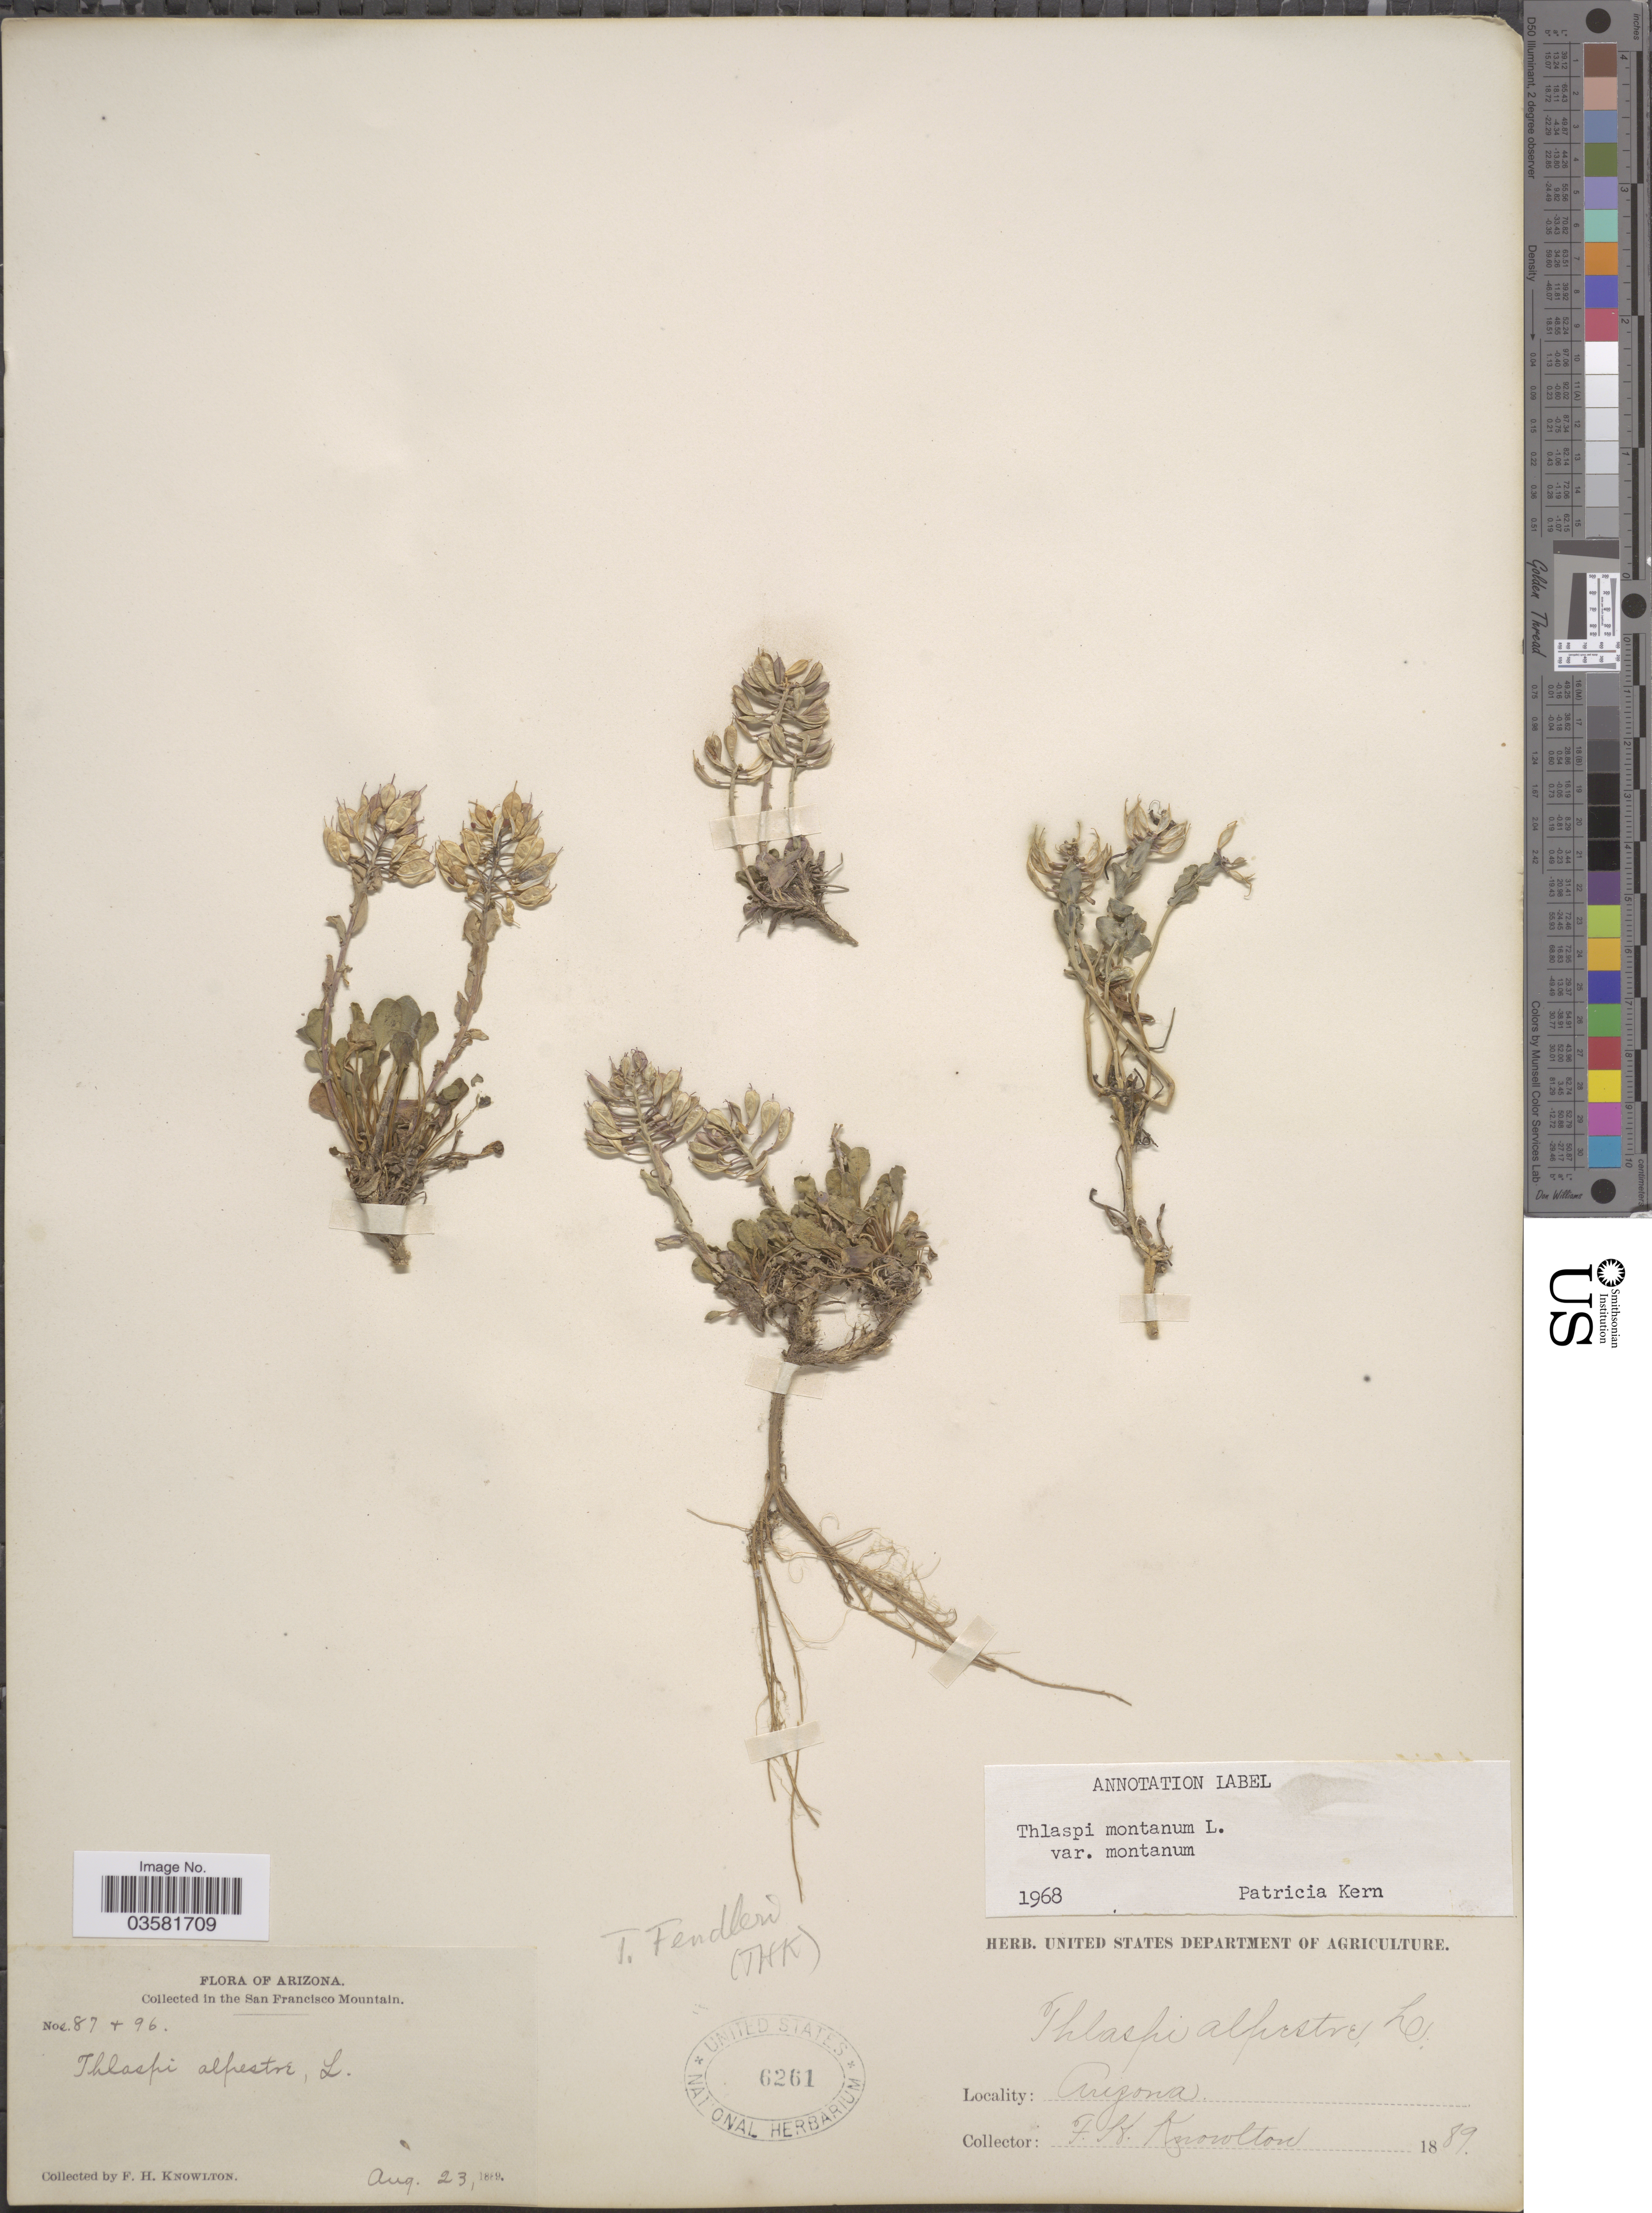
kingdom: Plantae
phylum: Tracheophyta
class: Magnoliopsida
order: Brassicales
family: Brassicaceae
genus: Thlaspi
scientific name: Thlaspi montanum var. montanum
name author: L.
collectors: F. H. Knowlton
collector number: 87/96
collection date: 1889-08-23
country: United States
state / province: Arizona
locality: San Francisco Mountain.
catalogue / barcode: US 6261